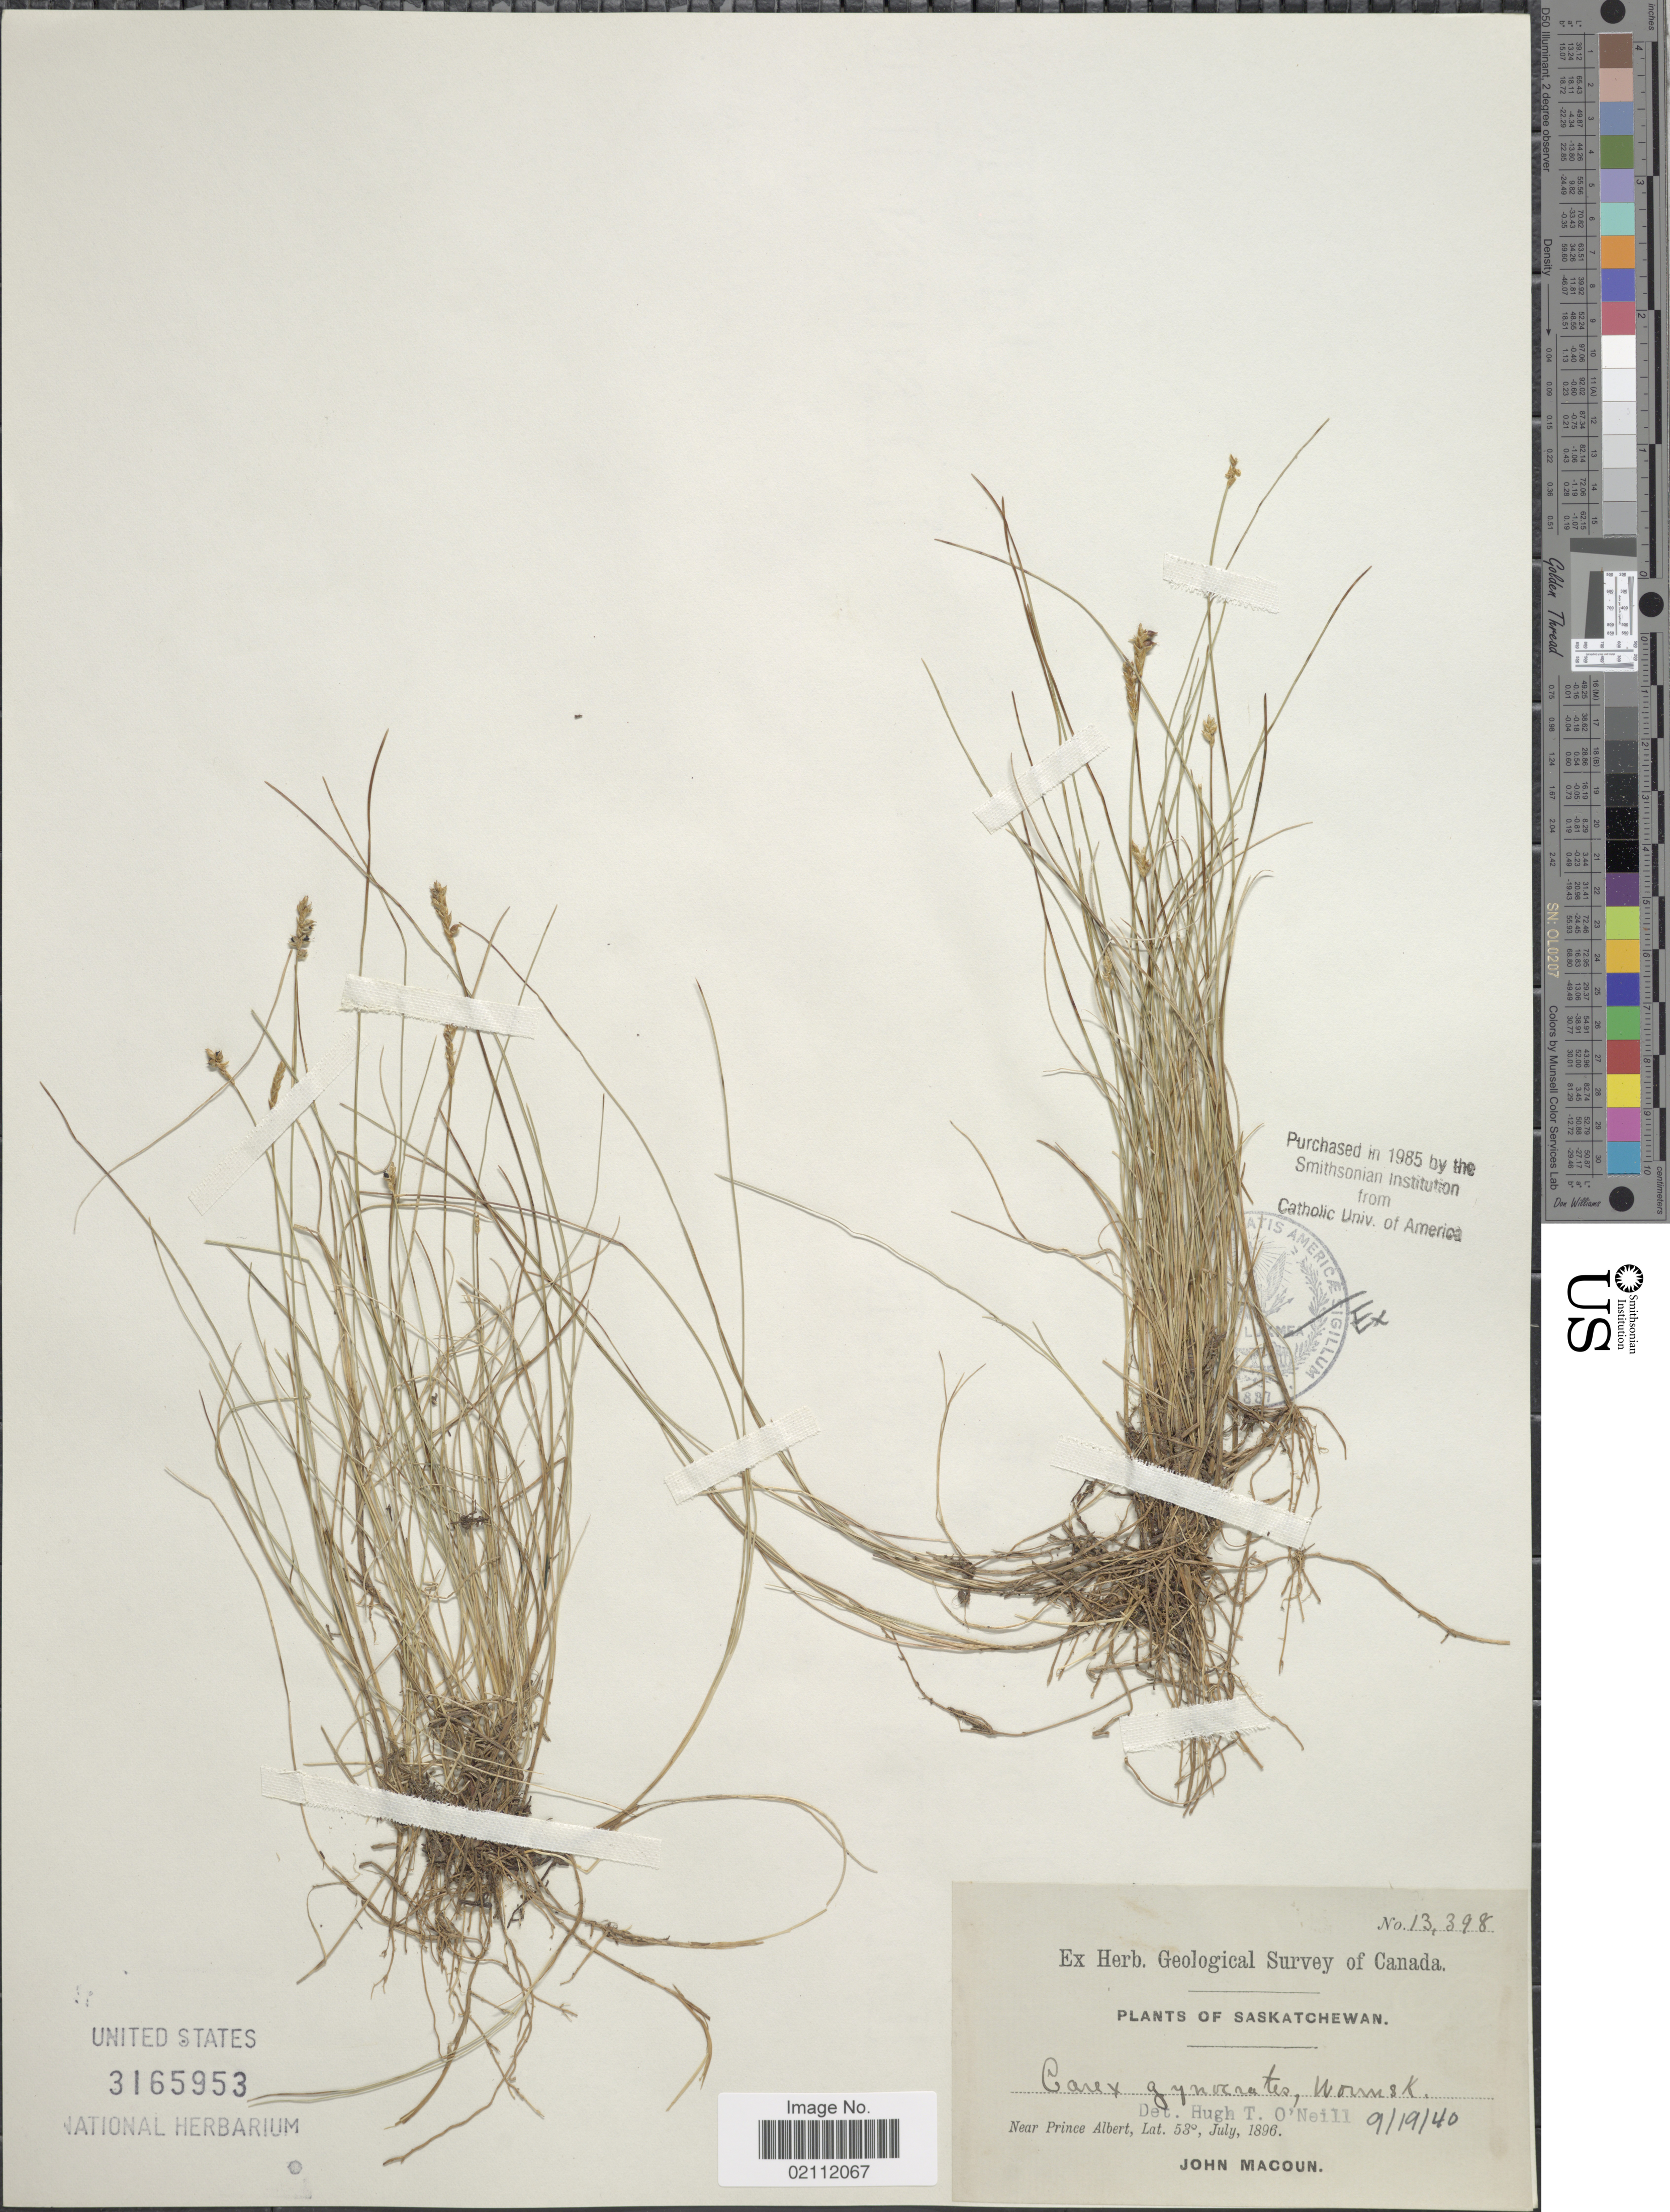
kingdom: Plantae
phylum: Tracheophyta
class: Liliopsida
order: Poales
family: Cyperaceae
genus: Carex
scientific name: Carex nardina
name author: (Hornem.) Fr.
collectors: J. Macoun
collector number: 13398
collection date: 1896-07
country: Canada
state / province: Saskatchewan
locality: Near Prince Albert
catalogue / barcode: US 3165953